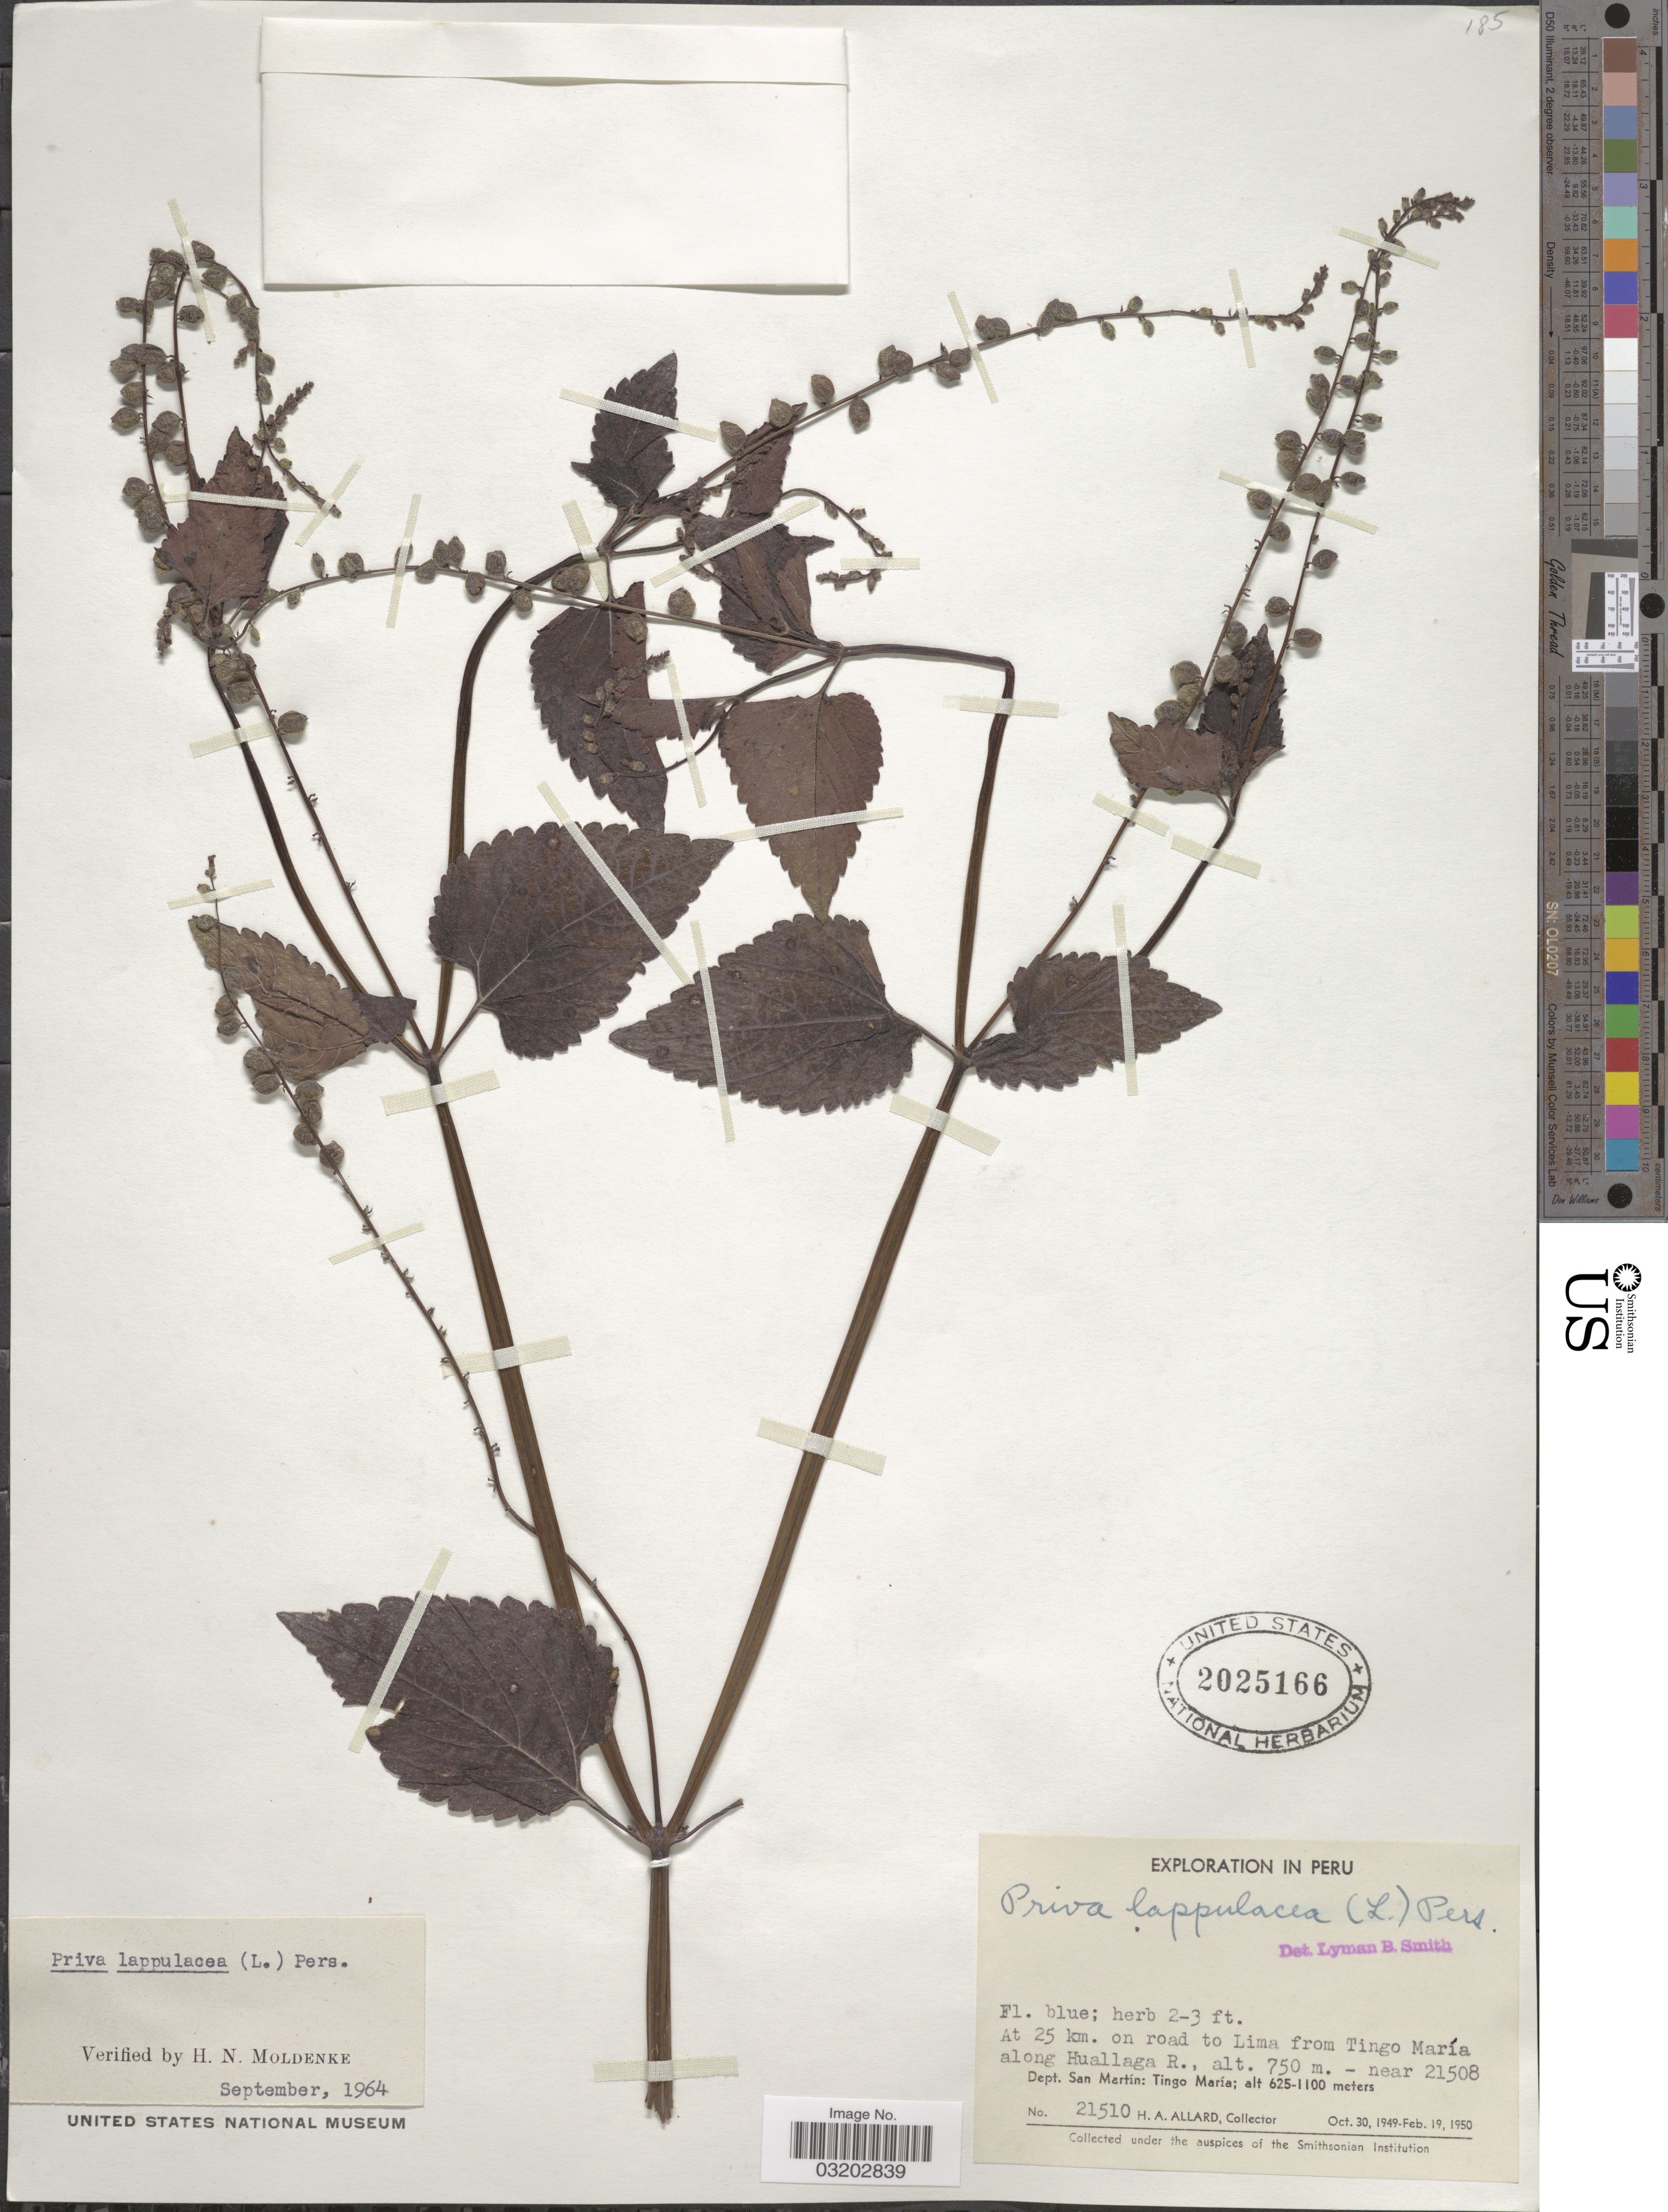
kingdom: Plantae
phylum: Tracheophyta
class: Magnoliopsida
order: Lamiales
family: Verbenaceae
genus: Priva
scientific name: Priva lappulacea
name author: (L.) Pers.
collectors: H. A. Allard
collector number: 21510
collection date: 1949-10-30/1950-02-19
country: Peru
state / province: San Martín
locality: At 25 km. on road to Lima from Tingo María along Huallaga R., near 21508. Dept. San Martín: Tingo María.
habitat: on road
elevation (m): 750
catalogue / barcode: US 2025166